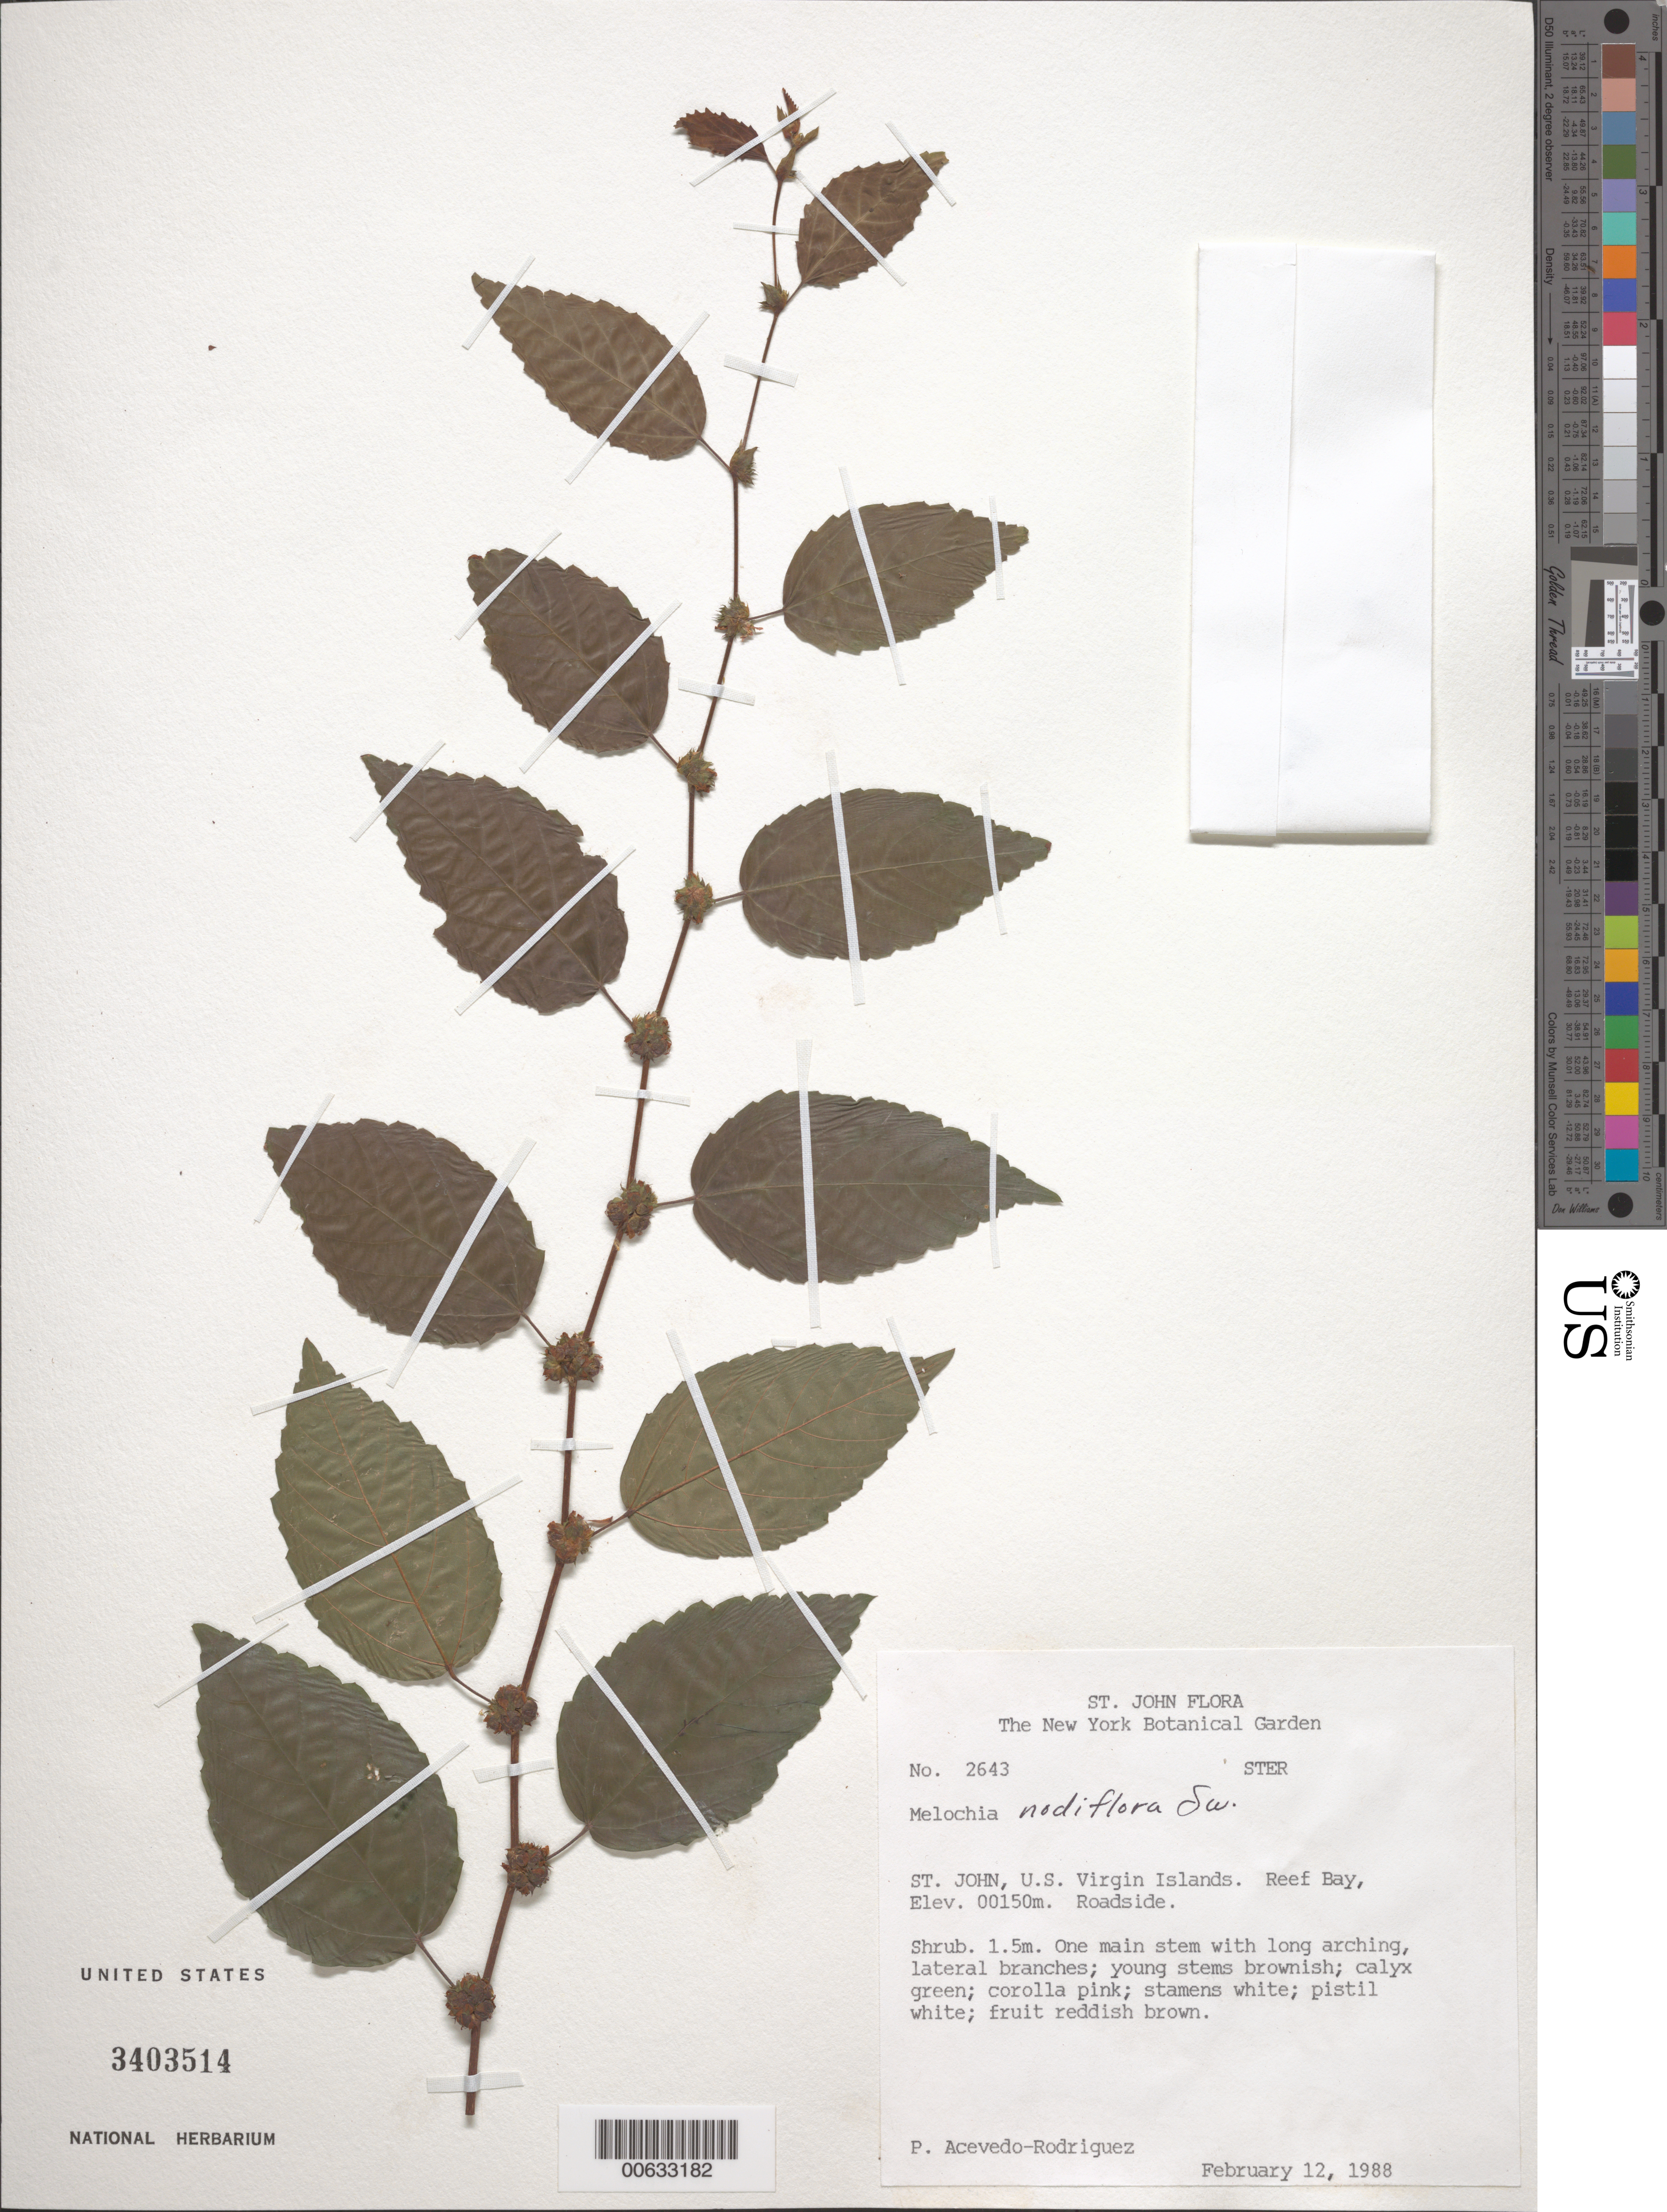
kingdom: Plantae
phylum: Tracheophyta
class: Magnoliopsida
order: Malvales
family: Malvaceae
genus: Melochia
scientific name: Melochia nodiflora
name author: Sw.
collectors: P. Acevedo-Rodr.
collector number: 2643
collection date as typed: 12 Feb 1988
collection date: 1988-02-12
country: U.S. Virgin Islands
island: St. John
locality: Jeep trail to Seiben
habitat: Roadside.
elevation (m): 150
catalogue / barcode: US 3403514